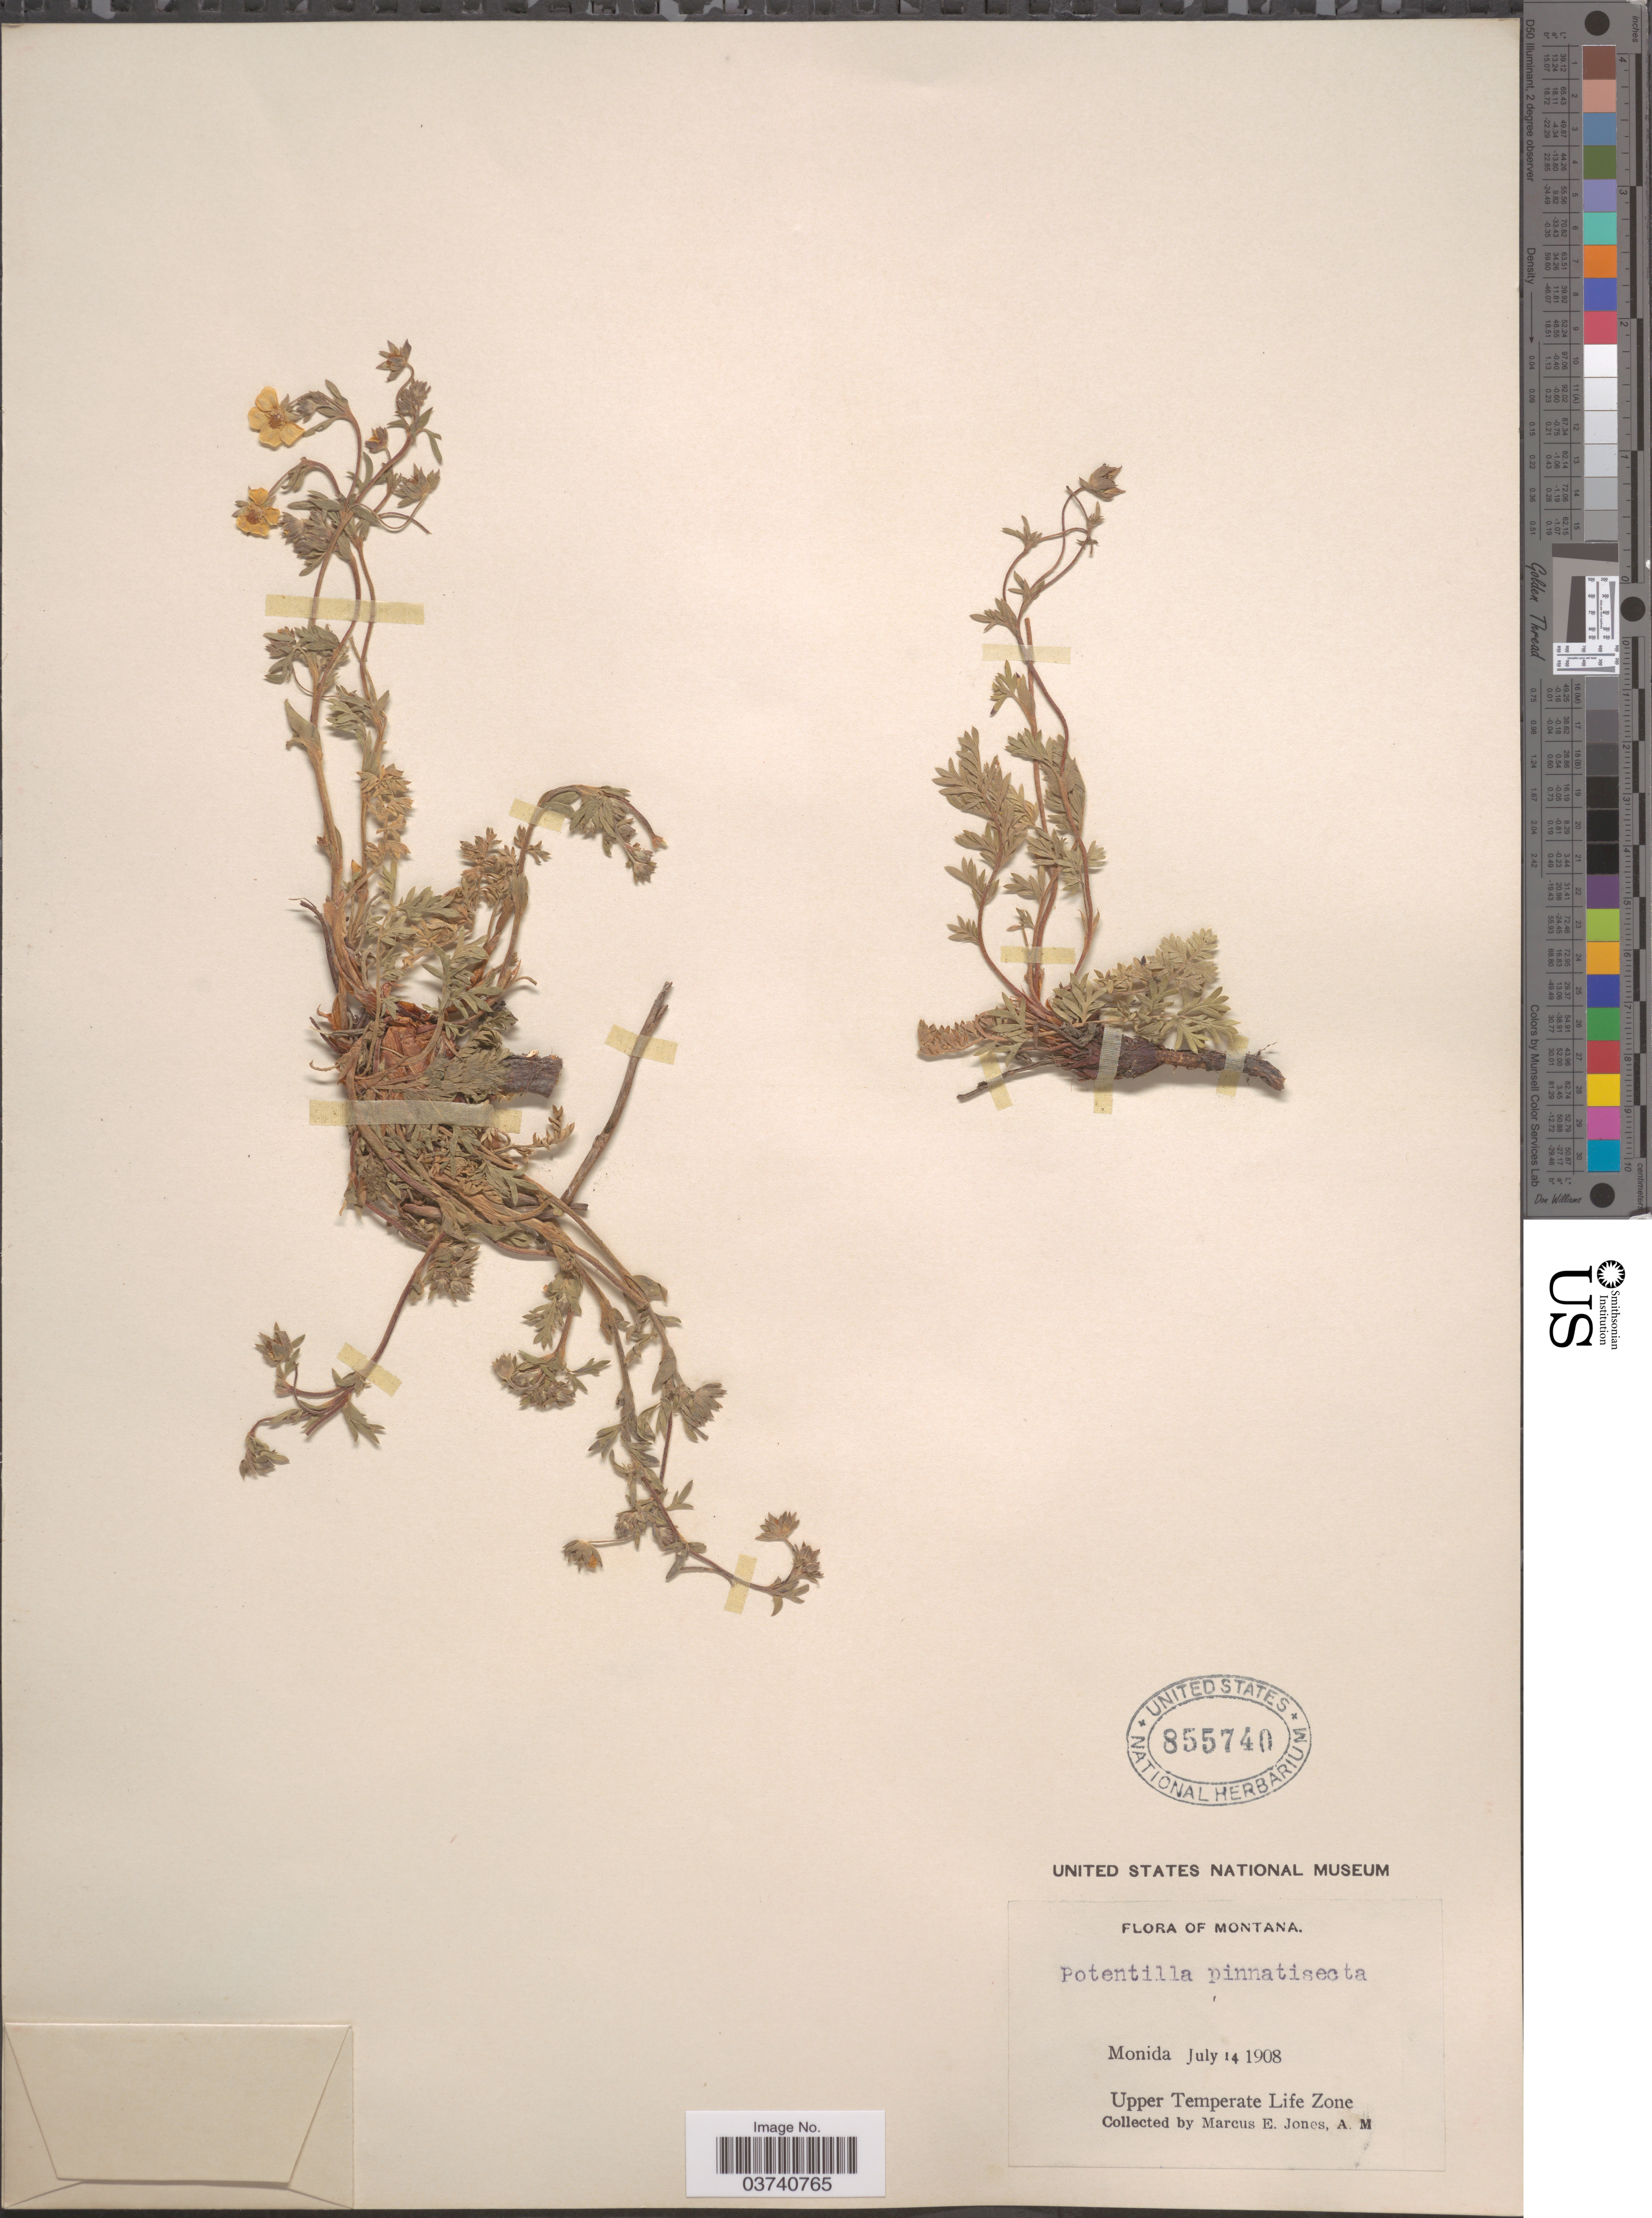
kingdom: Plantae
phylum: Tracheophyta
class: Magnoliopsida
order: Rosales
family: Rosaceae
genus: Potentilla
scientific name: Potentilla plattensis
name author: Nutt.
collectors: M. E. Jones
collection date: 1908-07-14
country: United States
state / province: Montana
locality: Monida. Upper Temperate Life Zone.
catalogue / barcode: US 855740